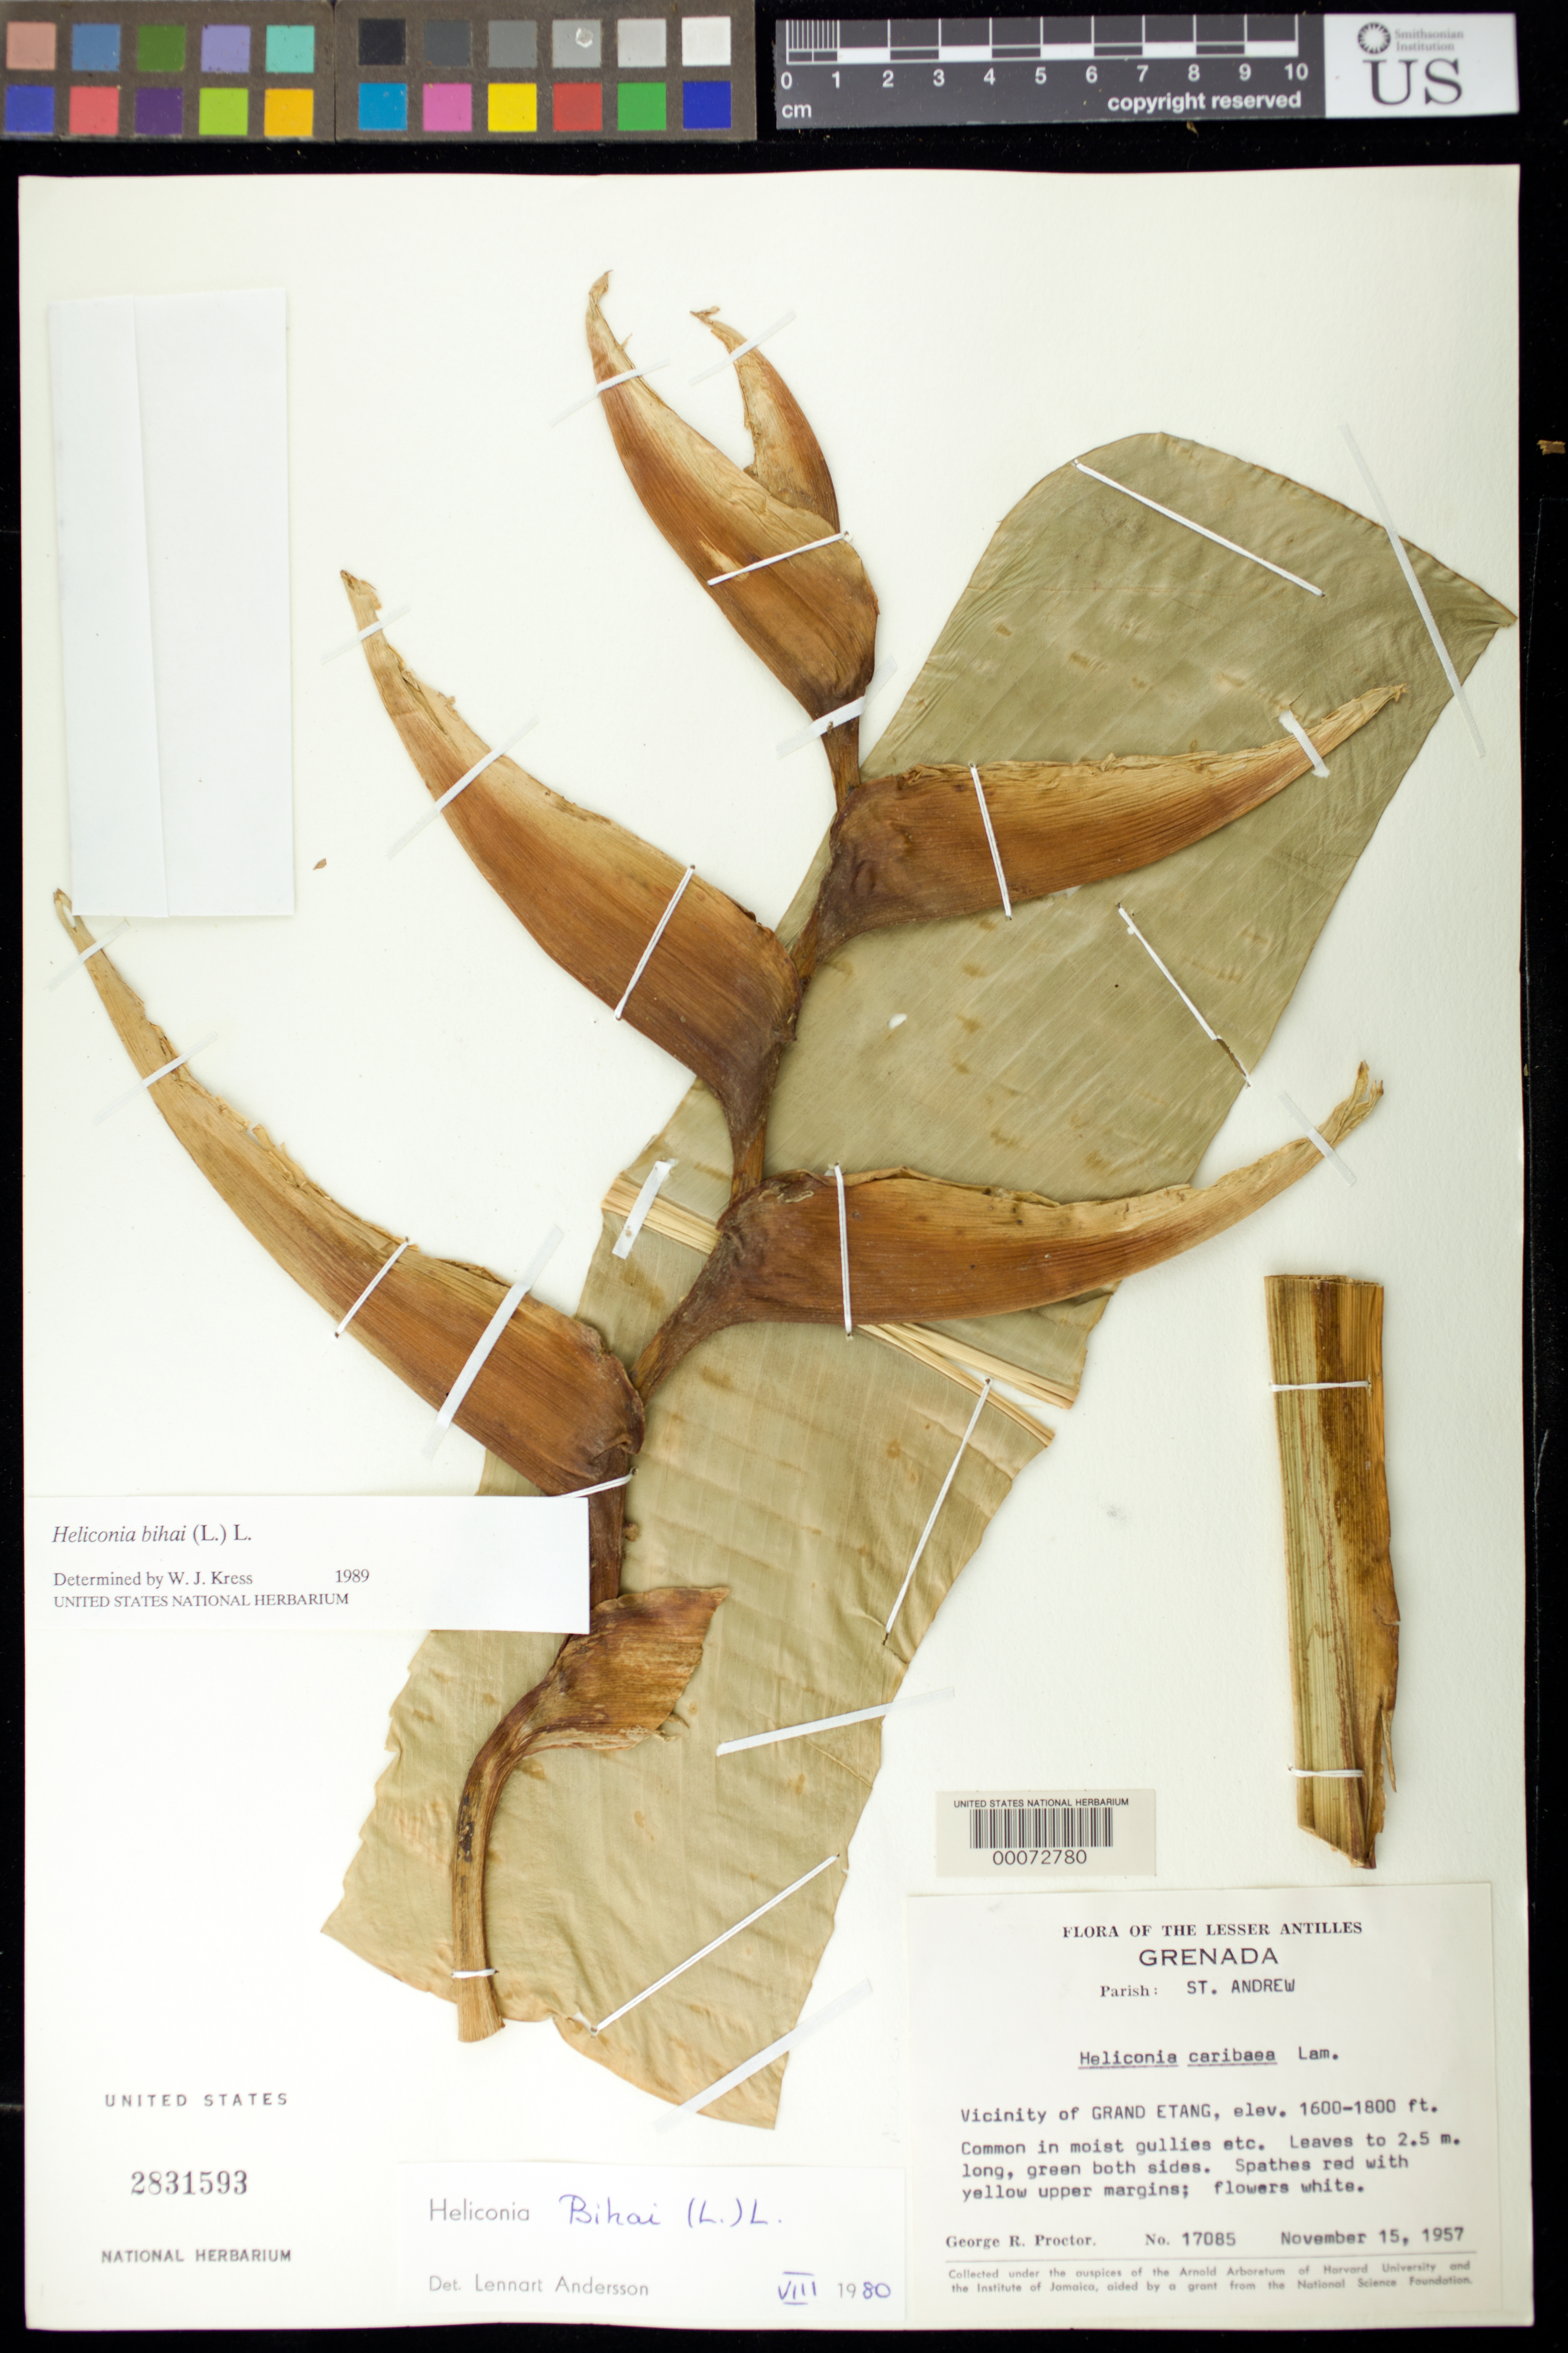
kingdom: Plantae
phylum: Tracheophyta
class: Liliopsida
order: Zingiberales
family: Heliconiaceae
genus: Heliconia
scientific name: Heliconia bihai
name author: (L.) L.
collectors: G. R. Proctor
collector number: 17085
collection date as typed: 15 Nov 1957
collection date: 1957-11-15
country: Grenada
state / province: Saint Andrew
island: Grenada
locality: Vicinity of Grand Etang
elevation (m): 488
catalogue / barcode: US 2831593